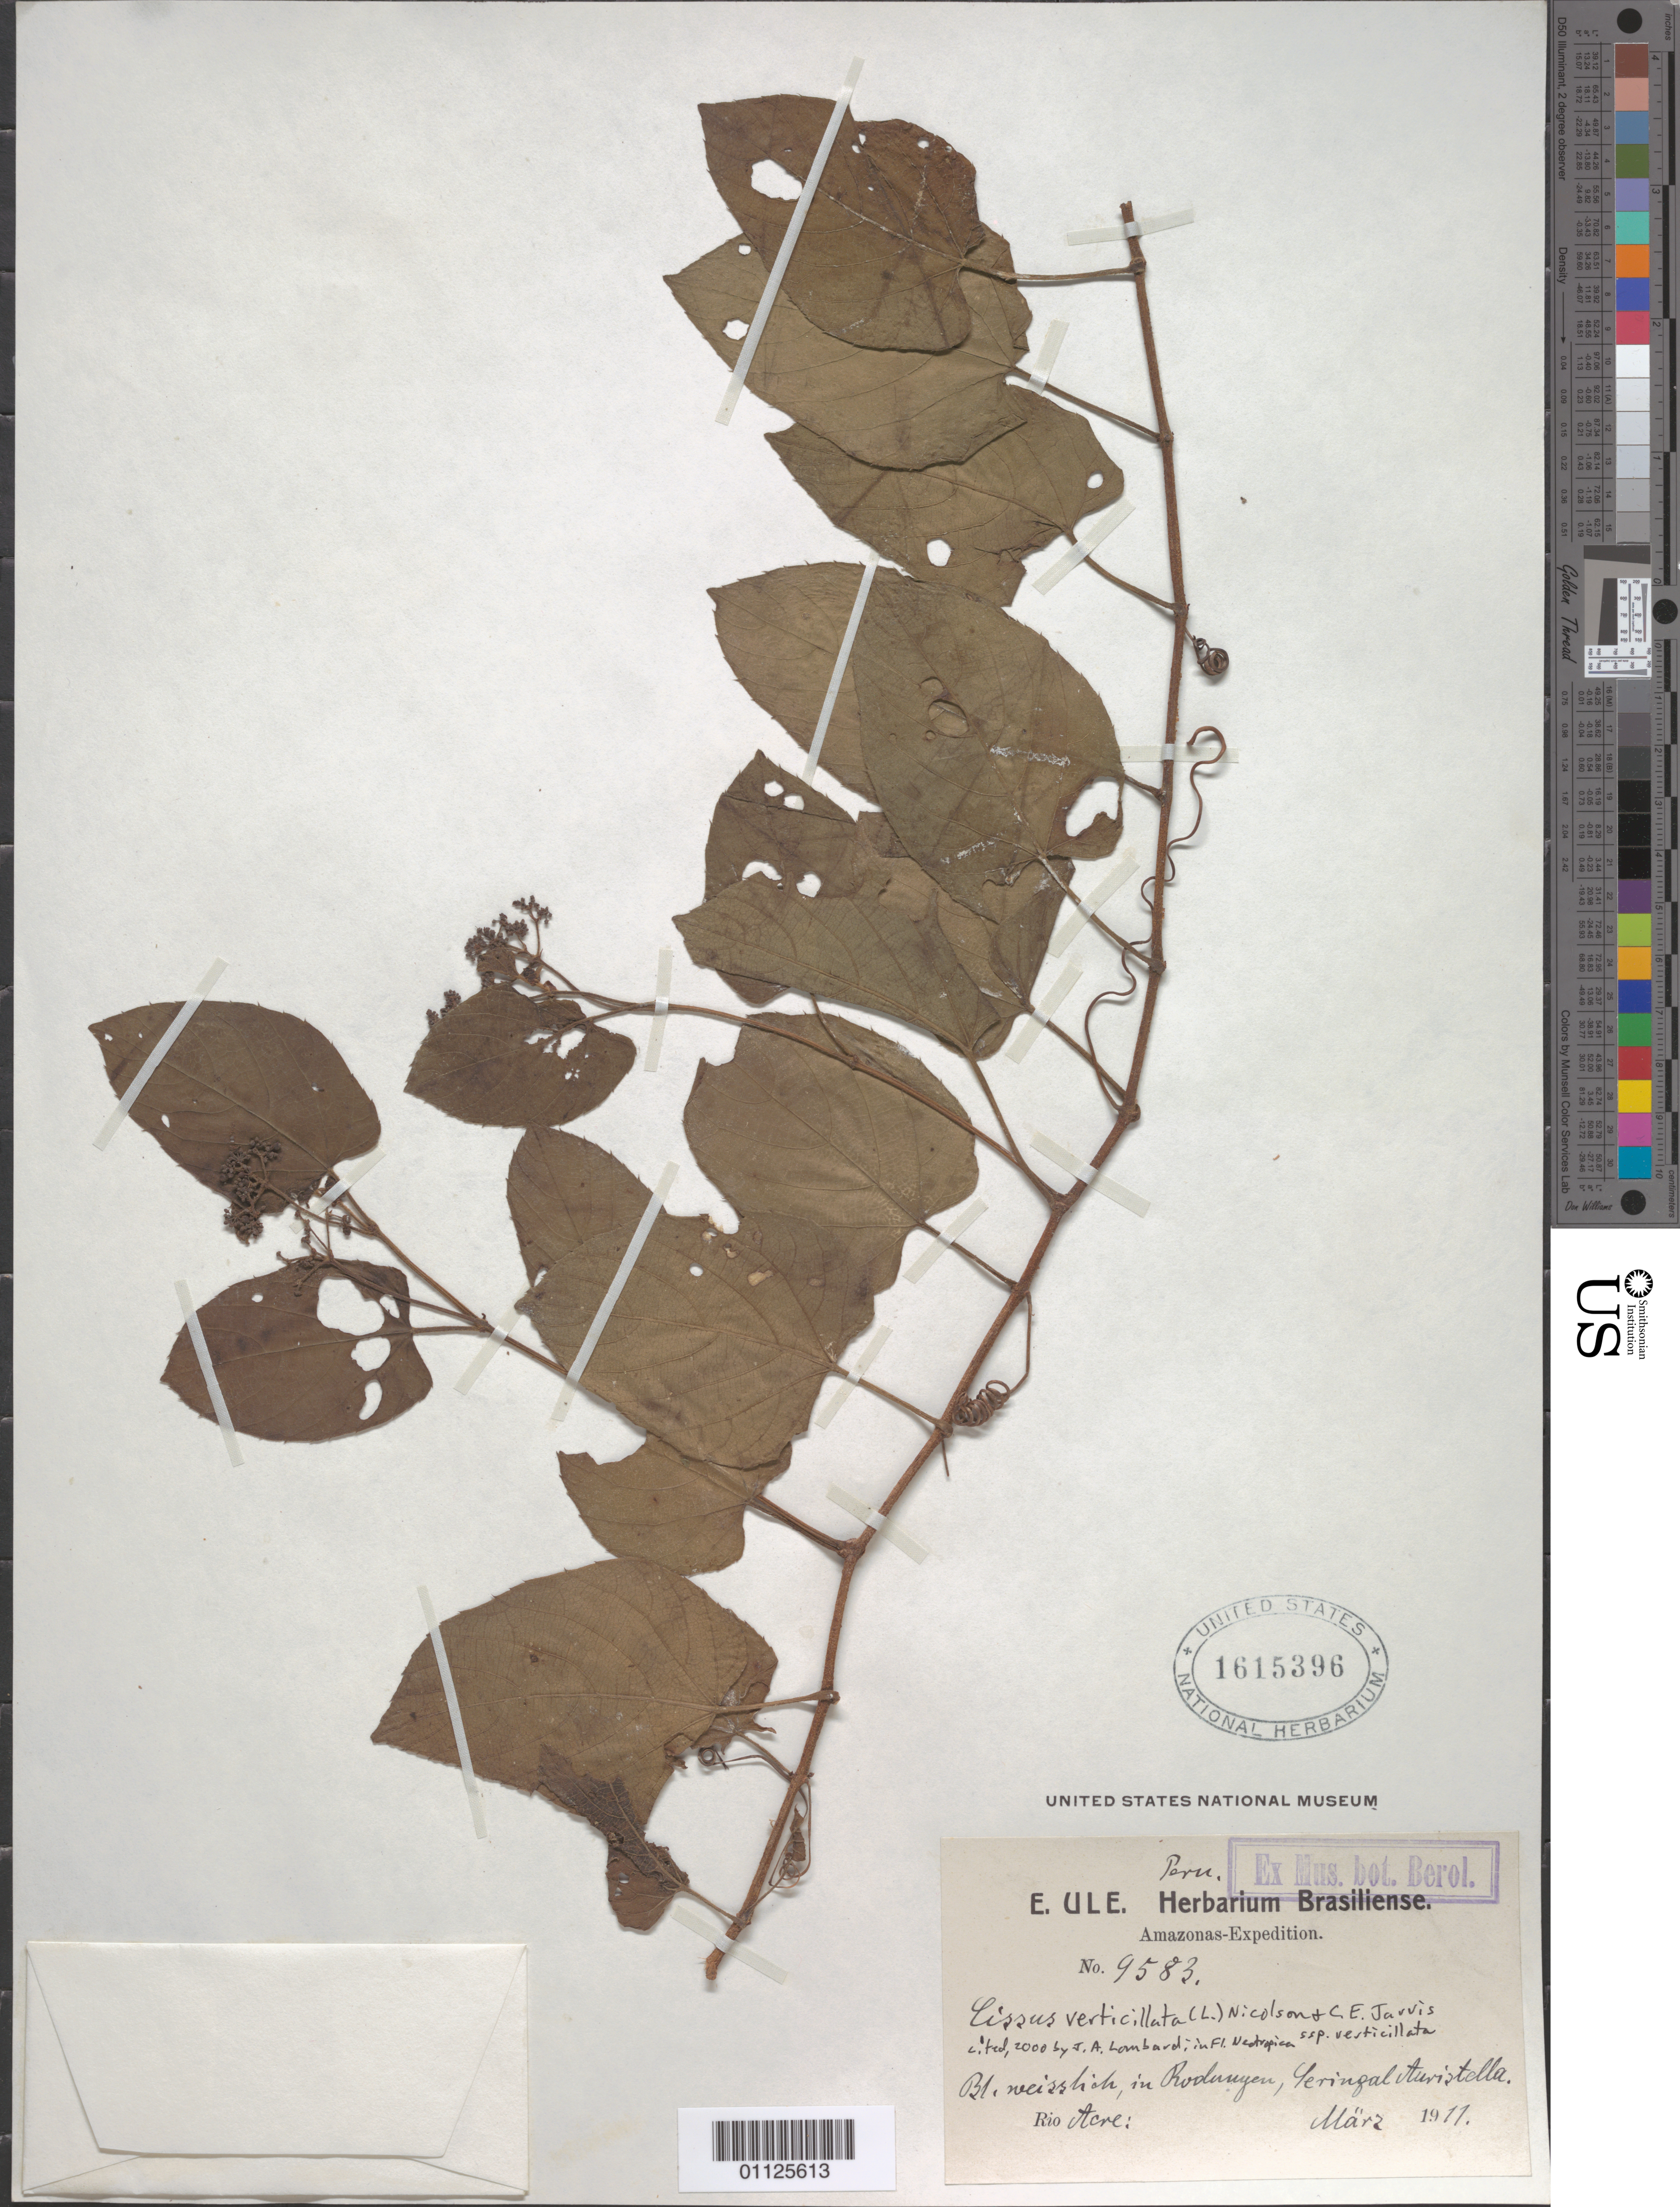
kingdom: Plantae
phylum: Tracheophyta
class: Magnoliopsida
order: Vitales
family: Vitaceae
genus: Cissus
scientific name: Cissus verticillata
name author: (L.) Nicolson & C.E. Jarvis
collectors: ex Museo Bot. Berol.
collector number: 9583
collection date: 1911-03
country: Peru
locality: Rio Acre.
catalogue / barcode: US 1615396